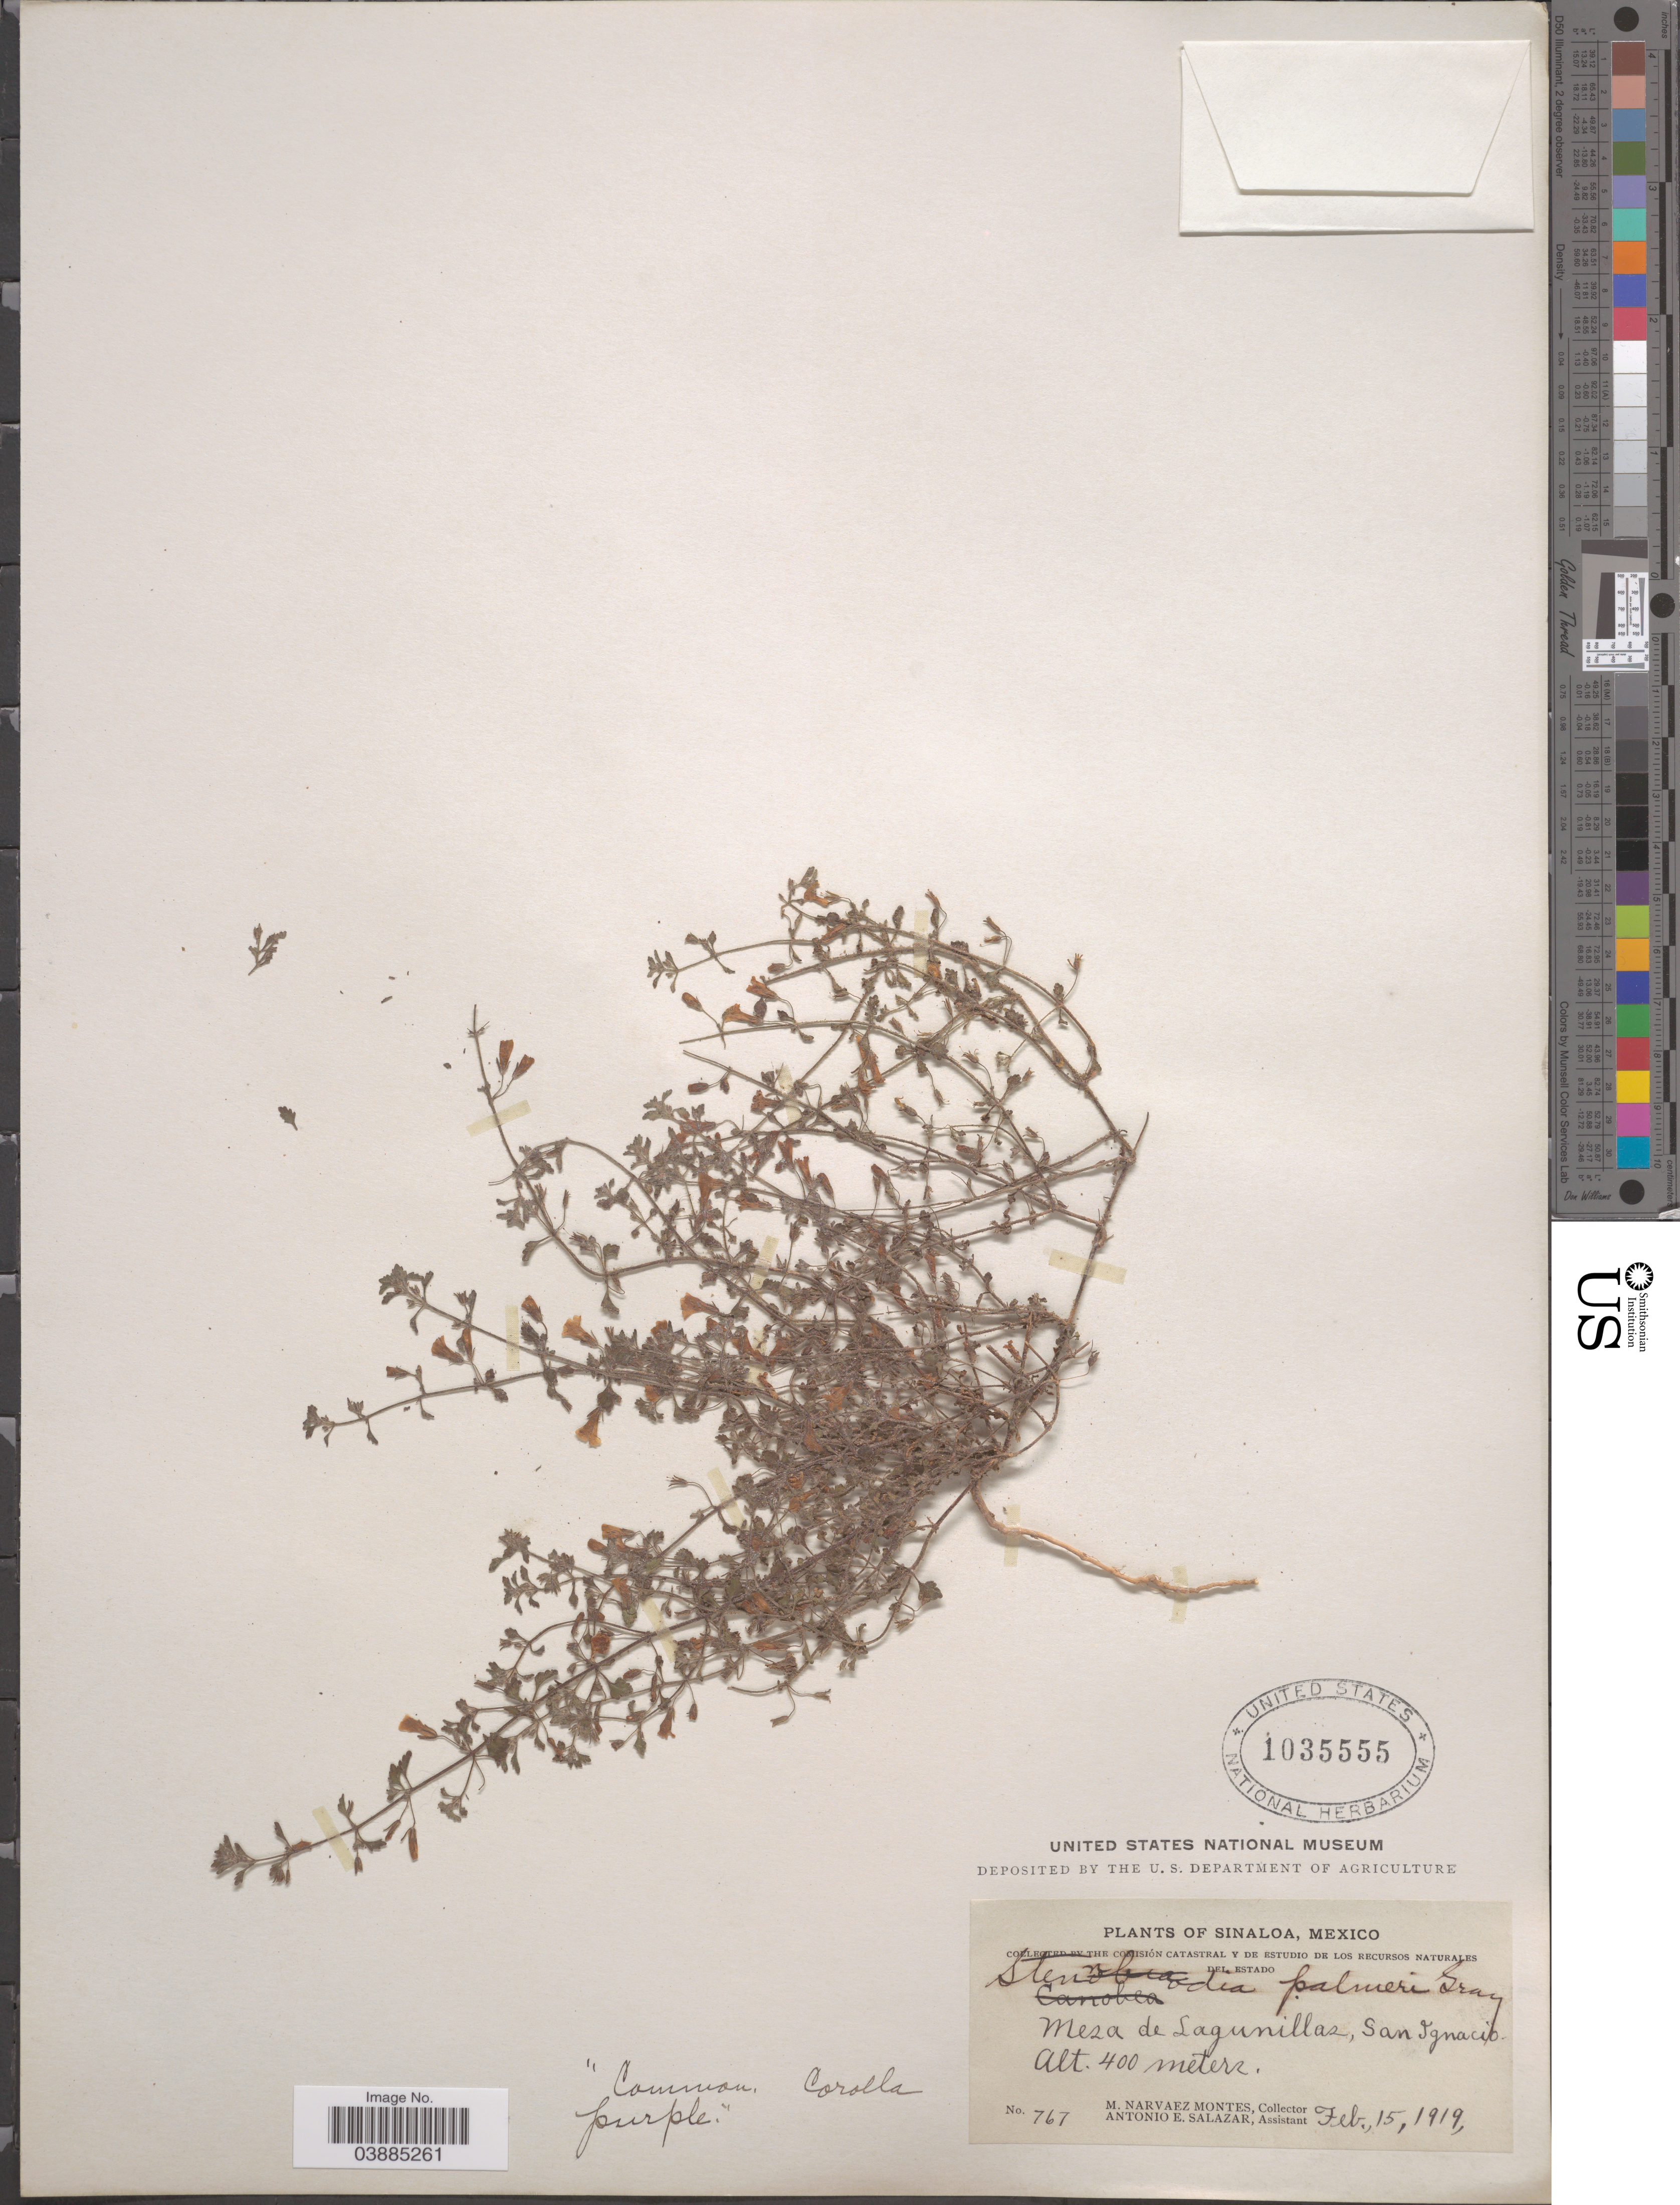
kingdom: Plantae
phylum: Tracheophyta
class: Magnoliopsida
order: Lamiales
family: Plantaginaceae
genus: Stemodia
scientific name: Stemodia parviflora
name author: W.T. Aiton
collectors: M. Narvaez-Montes & A. E. Salazar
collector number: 767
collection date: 1919-02-15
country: Mexico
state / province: Sinaloa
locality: Mesa de Lagunillas, San Ignacio.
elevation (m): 400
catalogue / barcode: US 1035555